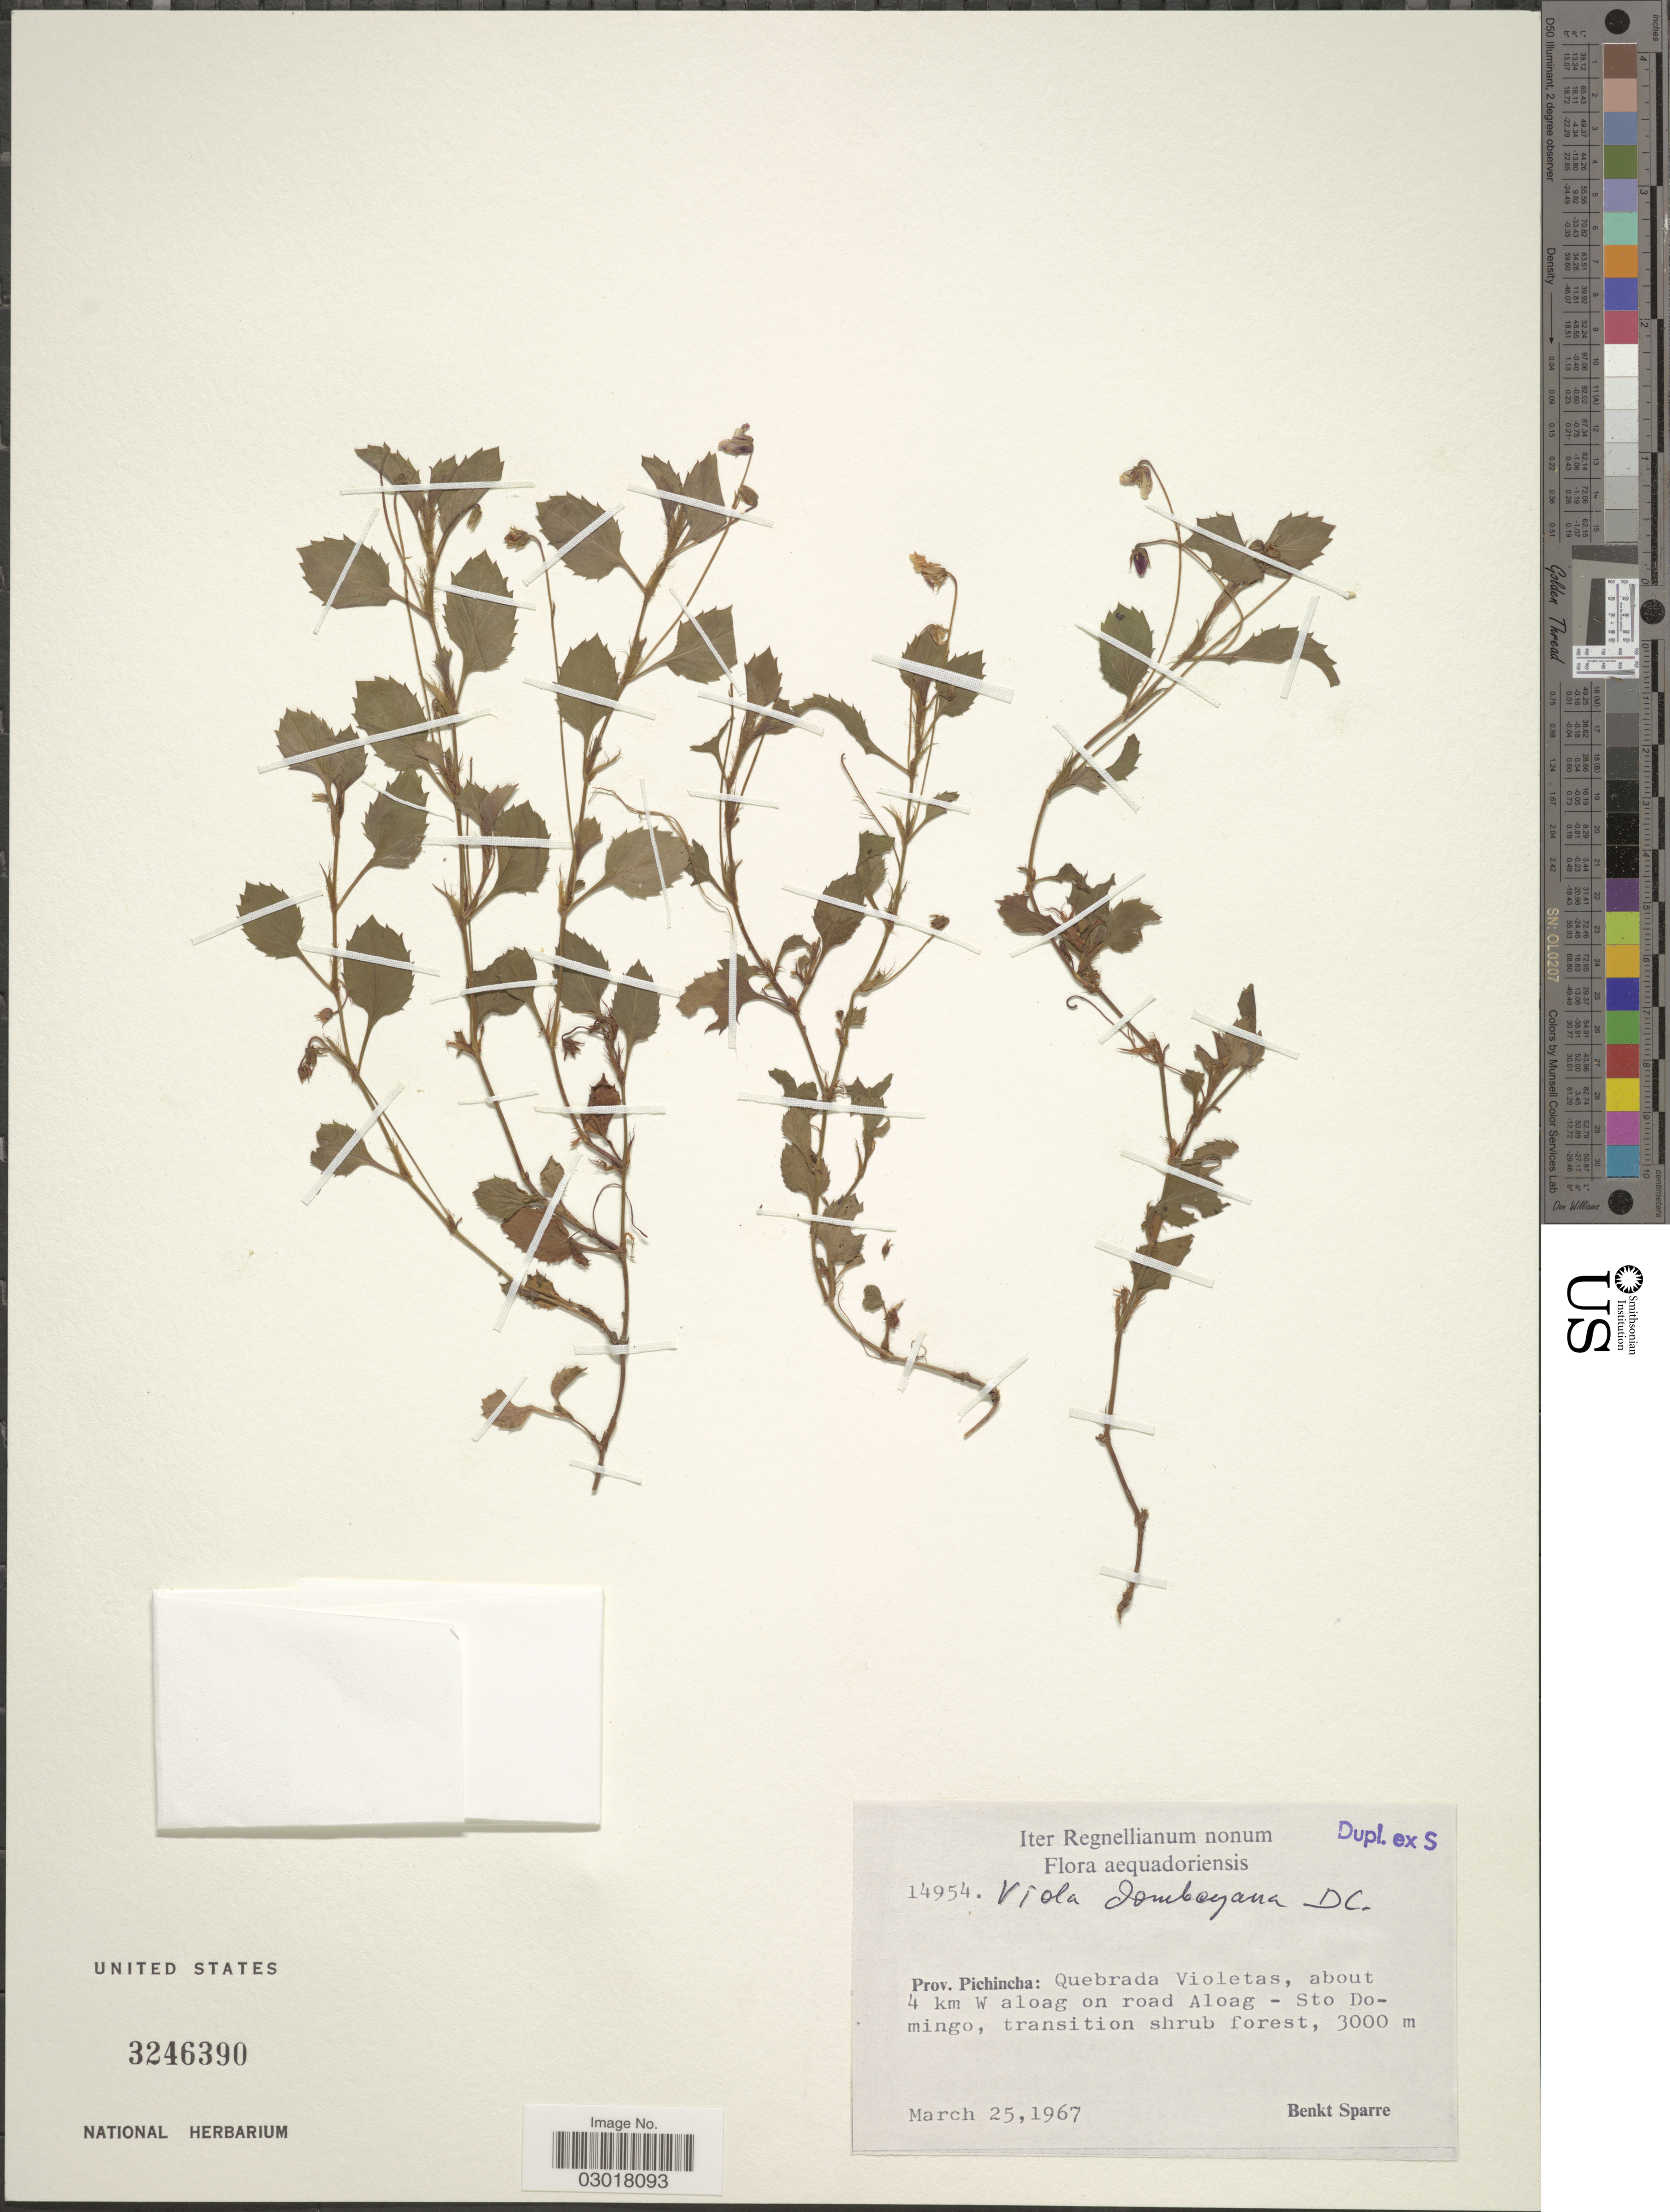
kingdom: Plantae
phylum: Tracheophyta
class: Magnoliopsida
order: Malpighiales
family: Violaceae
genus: Viola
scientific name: Viola dombeyana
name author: DC.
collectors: B. Sparre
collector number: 14954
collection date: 1967-03-25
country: Ecuador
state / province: Pichincha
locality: Quebrada Violetas, about 4 km W aloag on road Aloag - Sto Domingo.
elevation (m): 3000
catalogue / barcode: US 3246390